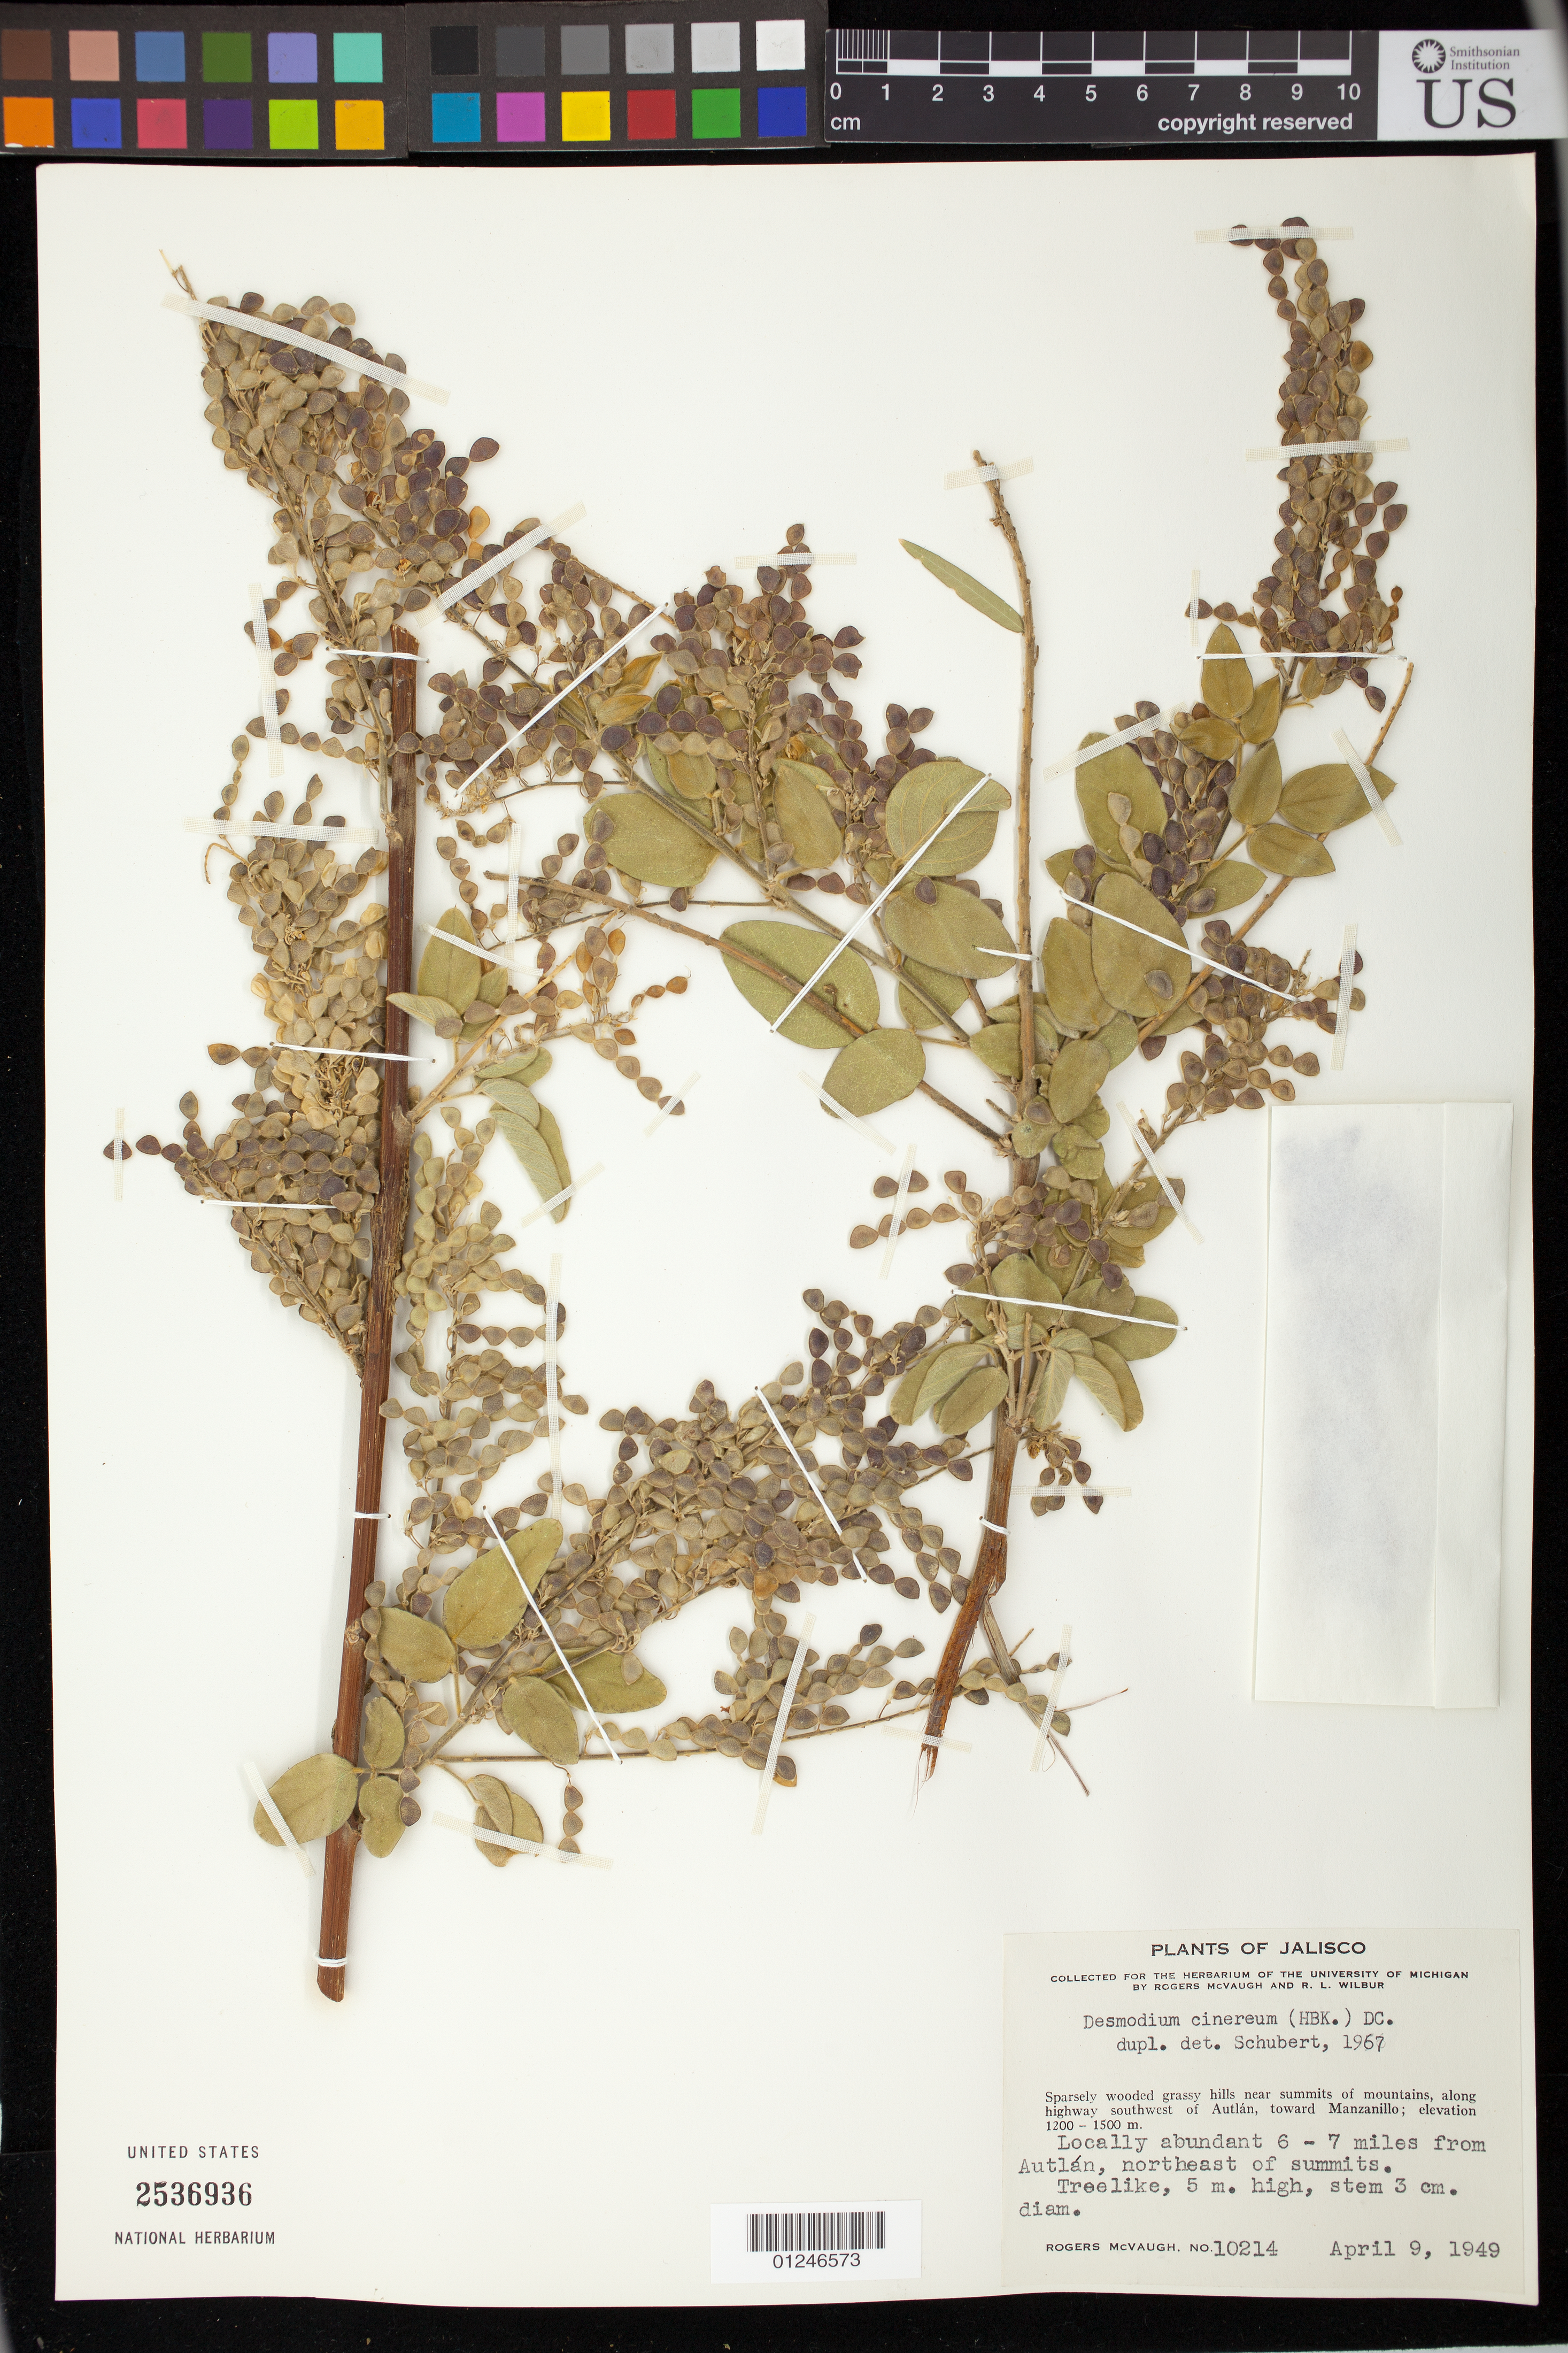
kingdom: Plantae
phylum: Tracheophyta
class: Magnoliopsida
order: Fabales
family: Fabaceae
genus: Desmodium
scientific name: Desmodium cinereum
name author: (Kunth) DC.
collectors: R. McVaugh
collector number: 10214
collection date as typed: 09 Apr 1949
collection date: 1949-04-09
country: Mexico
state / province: Jalisco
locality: Sparsely wooded grassy hills near summits of mountains, along highway southwest of Autlán, toward Manzanillo. Locally abundant 6-7 miles from Autlán, northeast of summits.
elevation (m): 1200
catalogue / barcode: US 2536936